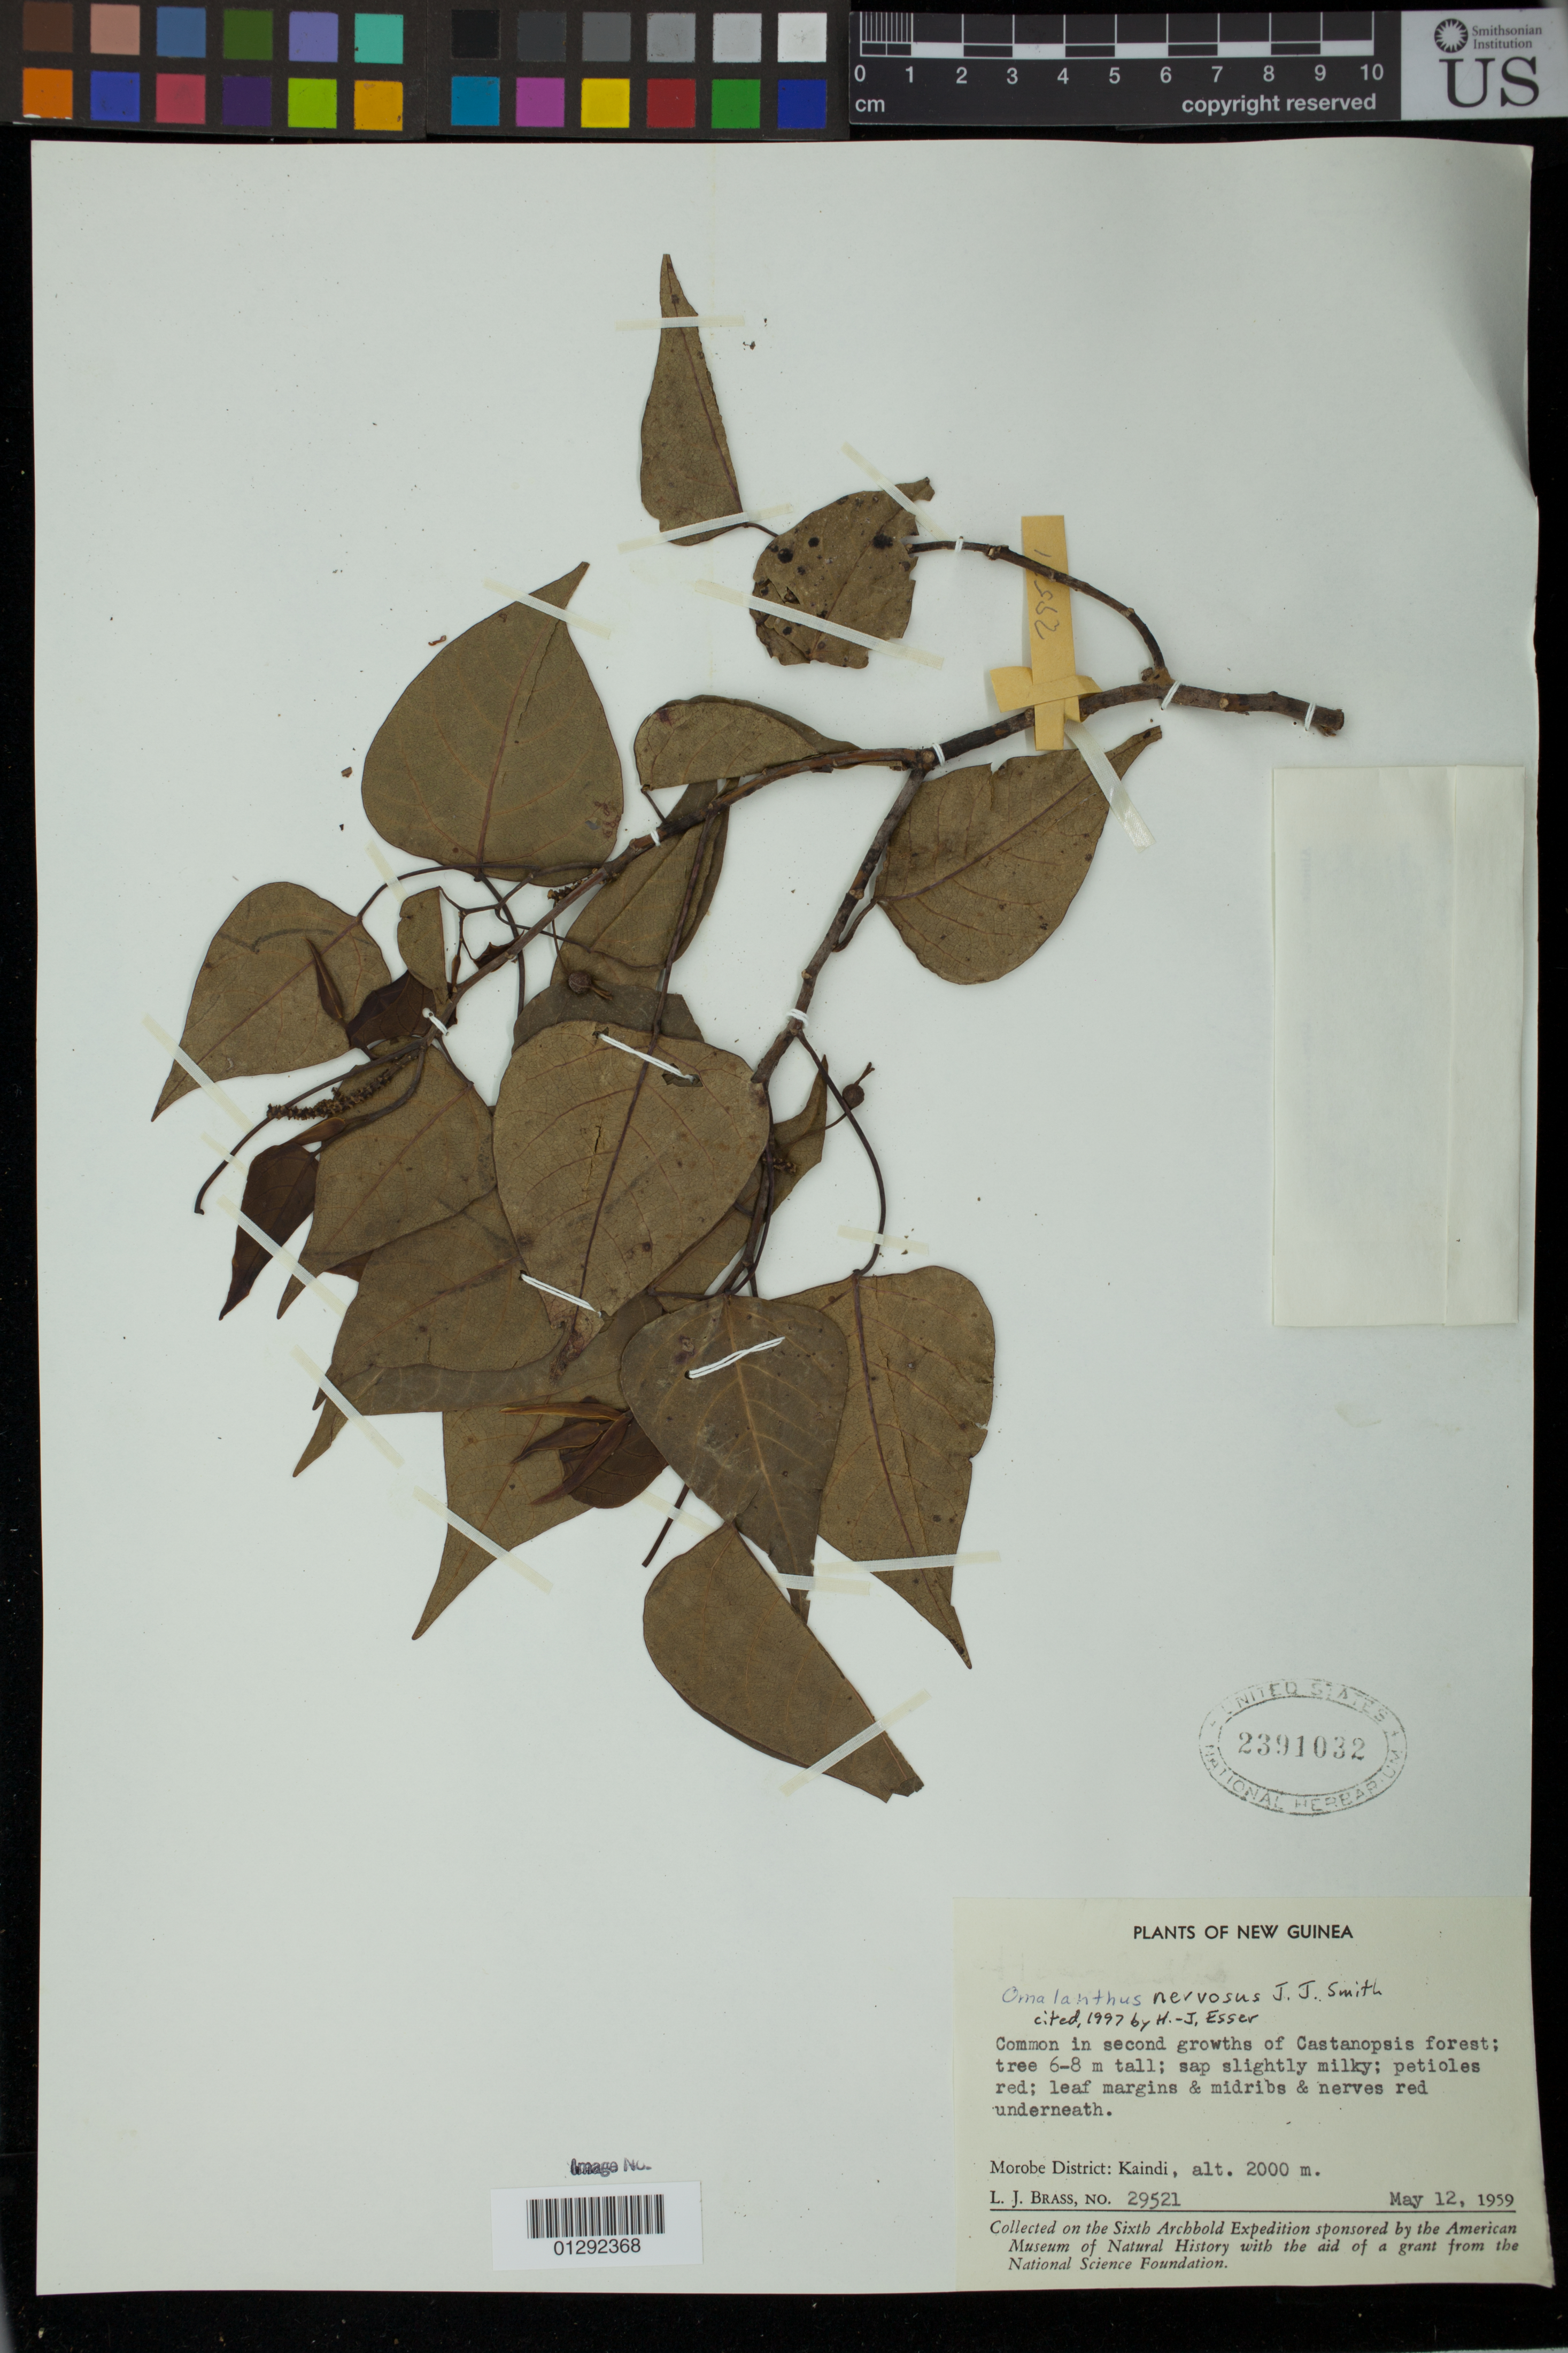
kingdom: Plantae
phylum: Tracheophyta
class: Magnoliopsida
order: Malpighiales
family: Euphorbiaceae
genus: Homalanthus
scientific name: Homalanthus nervosus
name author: J.J. Sm.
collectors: L. J. Brass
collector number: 29521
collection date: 1959-05-12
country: Papua New Guinea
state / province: Morobe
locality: Kaindi.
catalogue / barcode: US 2391032